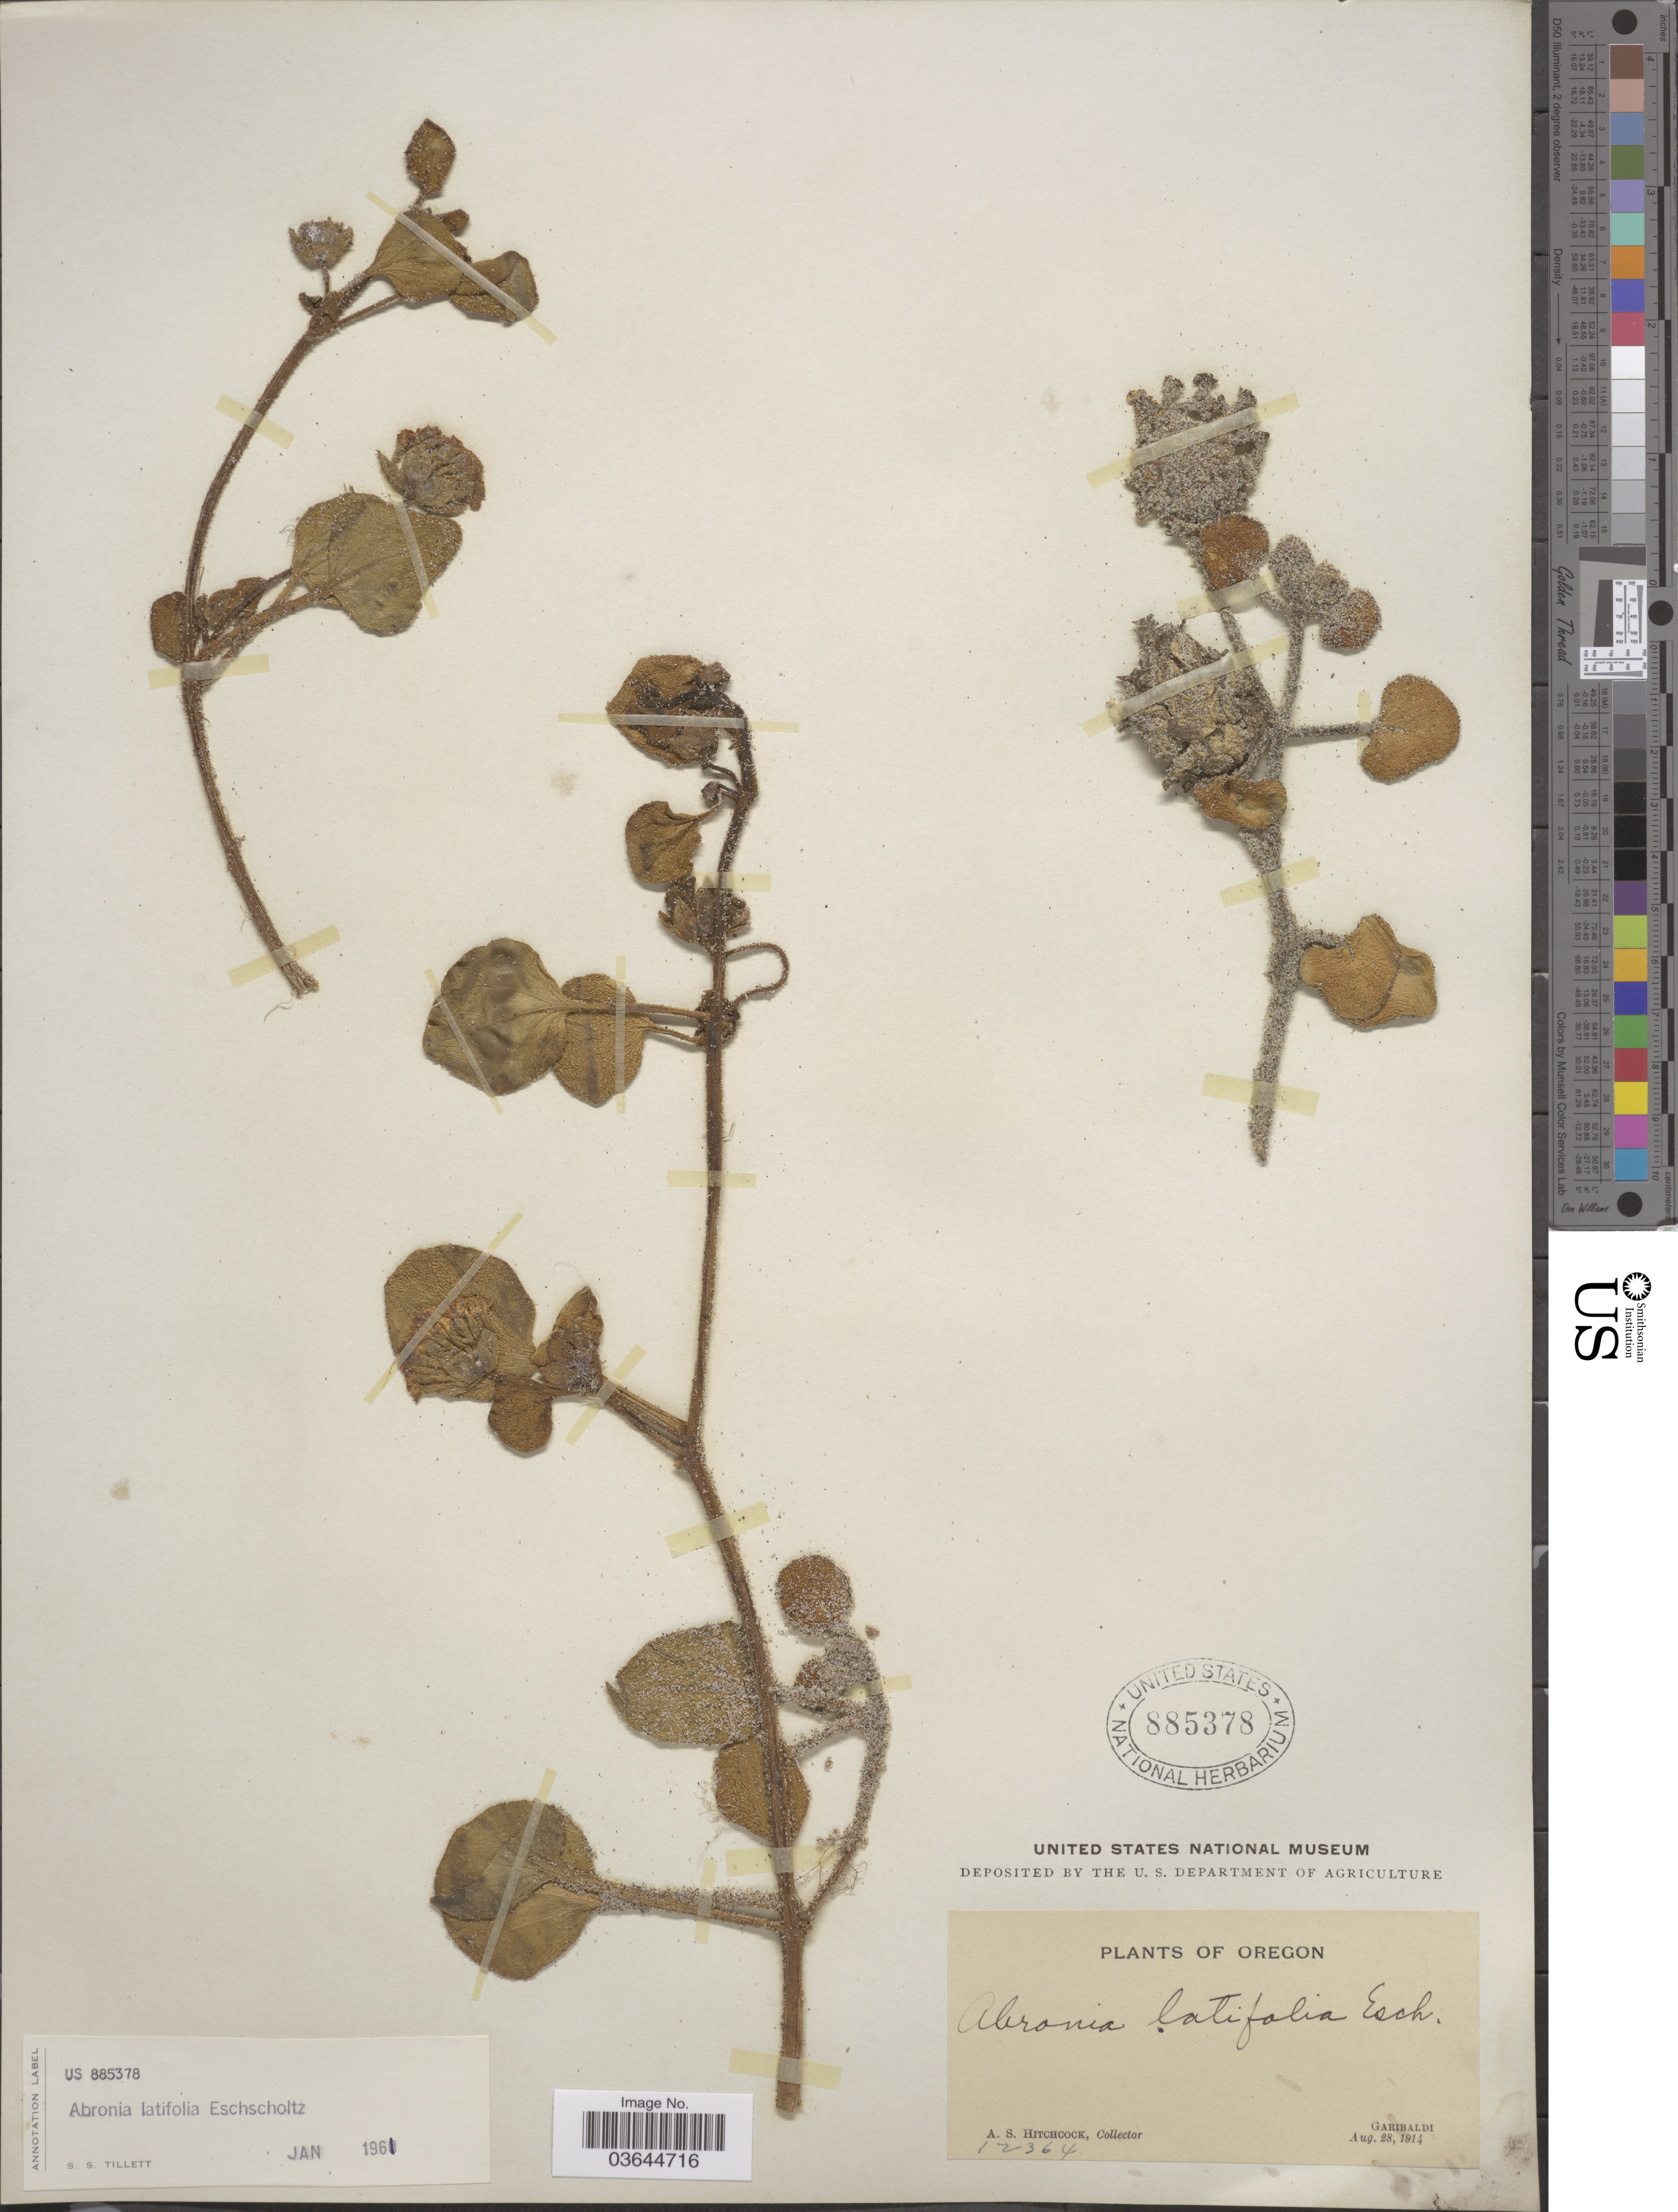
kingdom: Plantae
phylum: Tracheophyta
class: Magnoliopsida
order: Caryophyllales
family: Nyctaginaceae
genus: Abronia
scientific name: Abronia latifolia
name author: Eschsch.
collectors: A. S. Hitchcock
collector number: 12364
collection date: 1914-08-28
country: United States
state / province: Oregon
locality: Garibaldi.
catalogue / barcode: US 885378